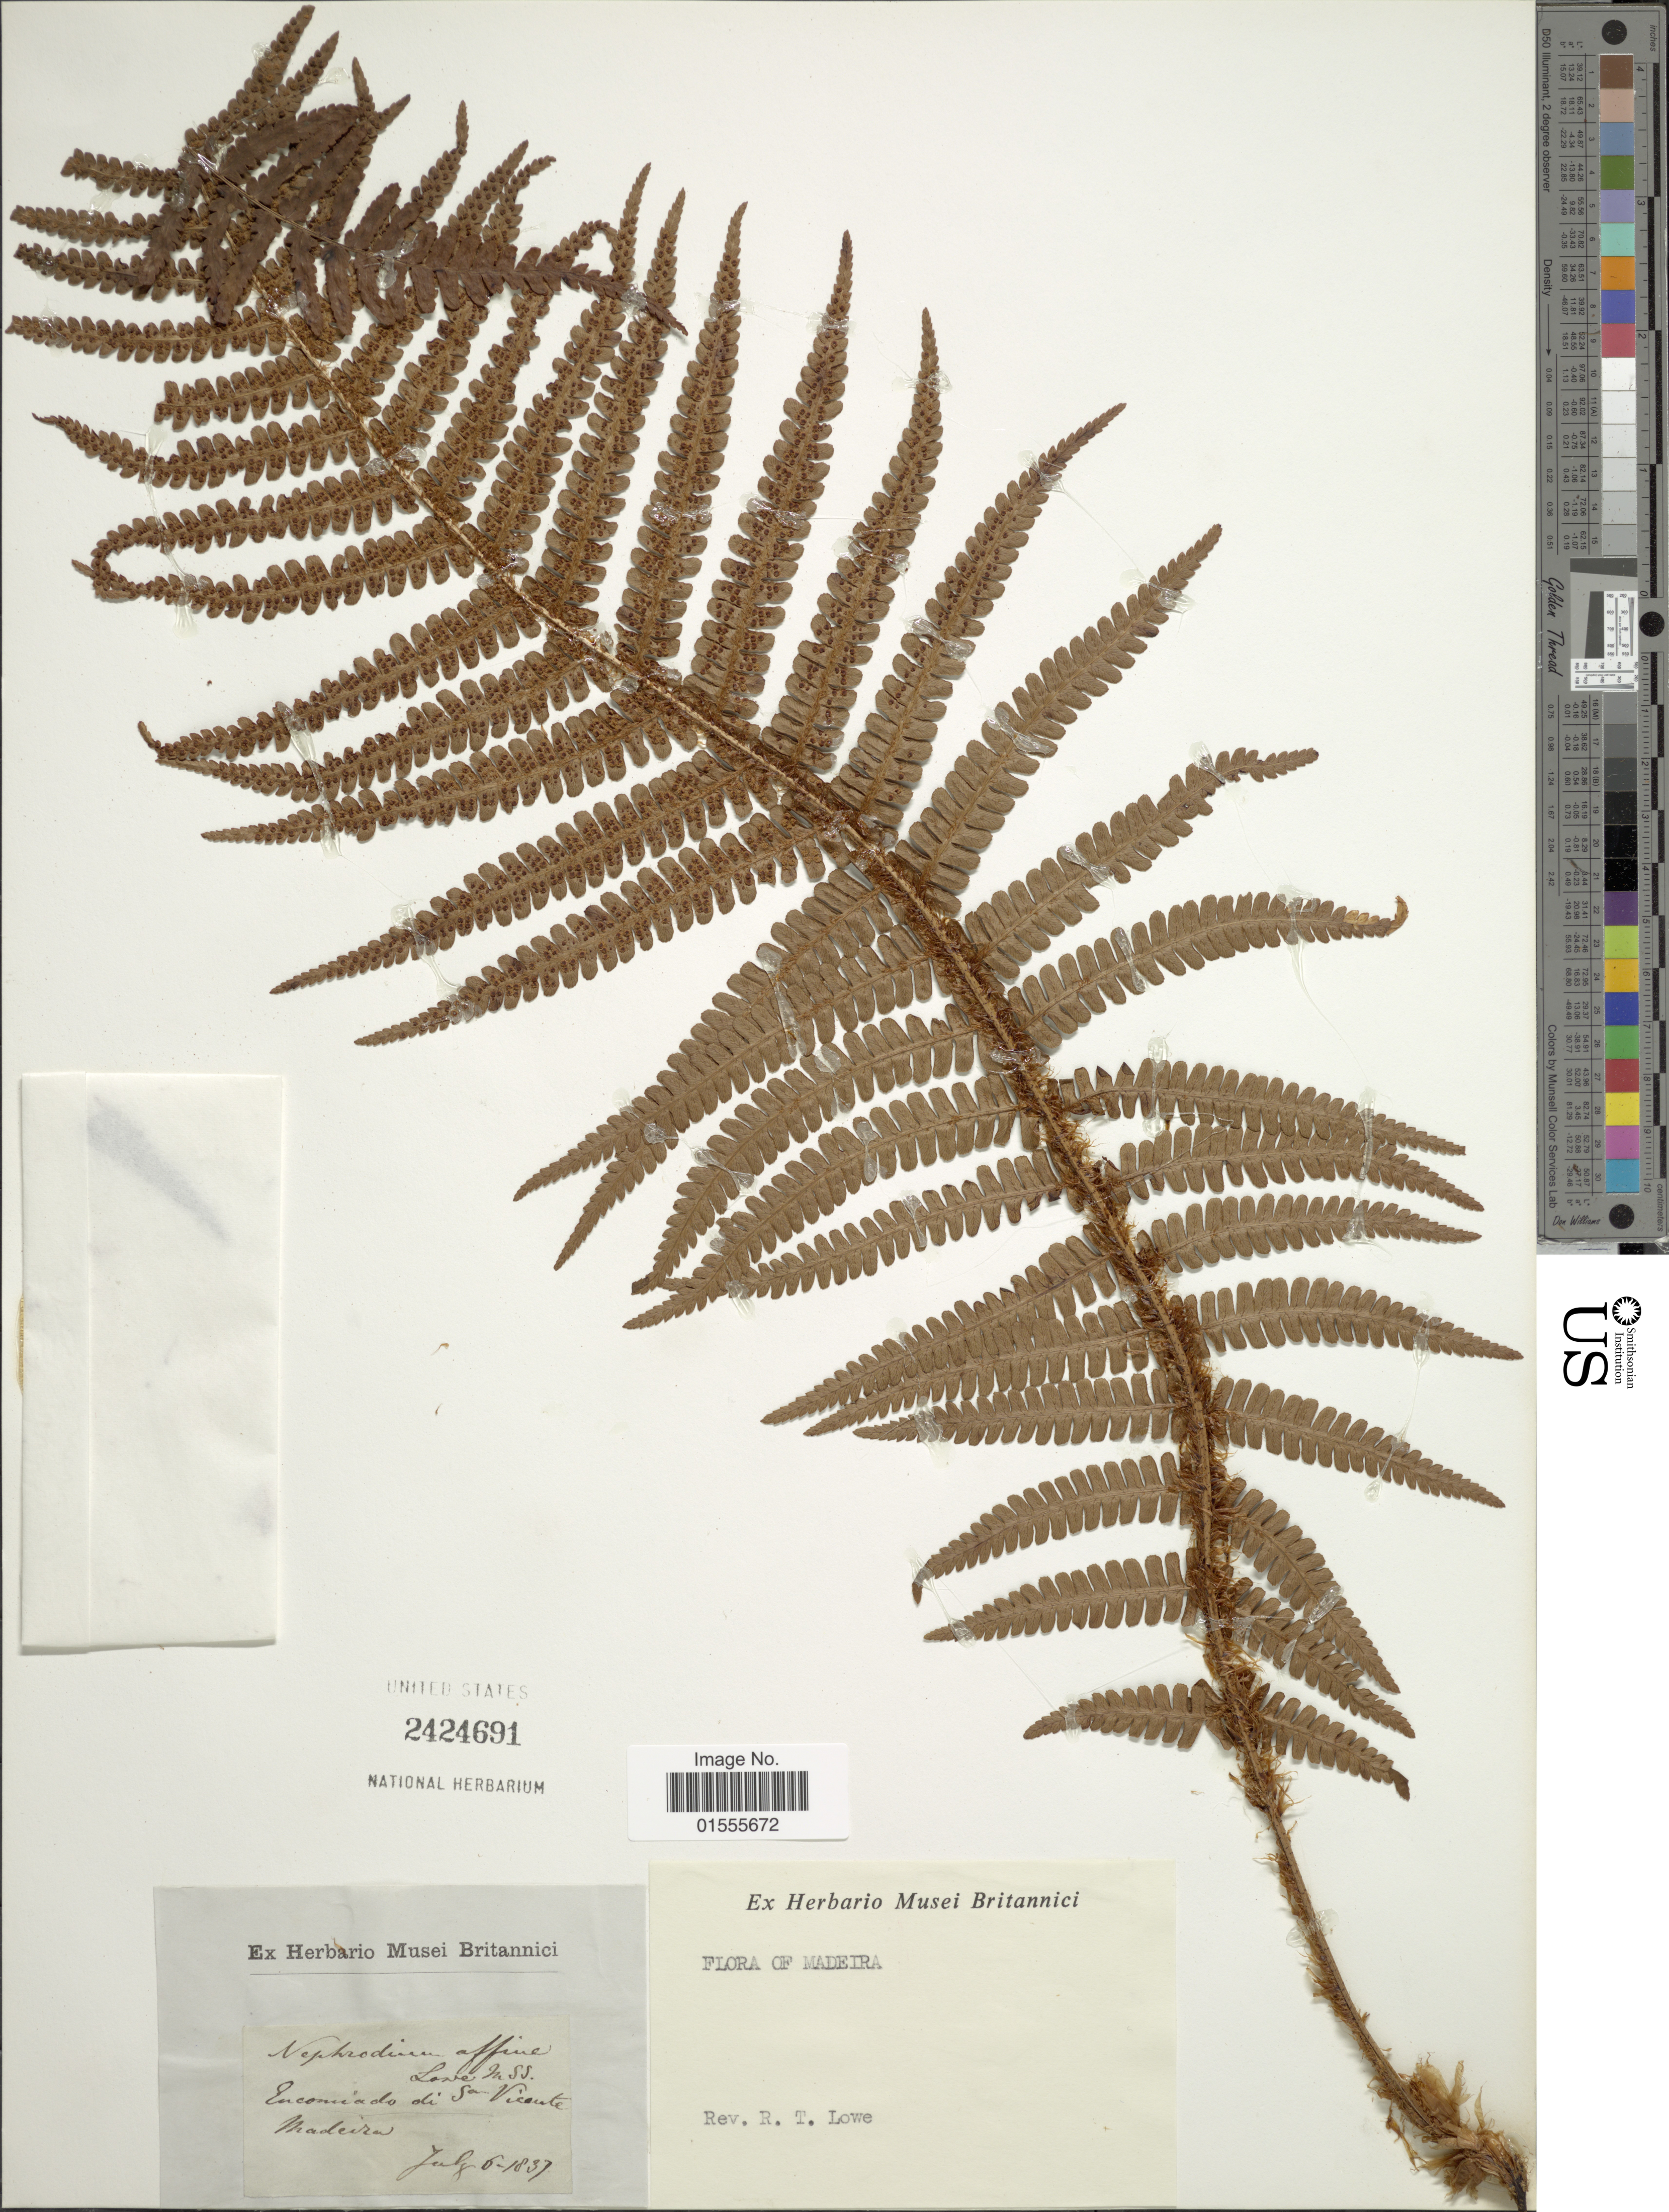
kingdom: Plantae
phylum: Tracheophyta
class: Polypodiopsida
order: Polypodiales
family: Dryopteridaceae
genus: Dryopteris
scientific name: Dryopteris borreri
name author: (Newman) Oberholzer & Tavel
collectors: R. T. Lowe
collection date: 1837-07-06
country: Portugal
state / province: Madeira (Aut. Reg.)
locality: Encomiado di Sa Vicente [interpreted]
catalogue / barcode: US 2424691